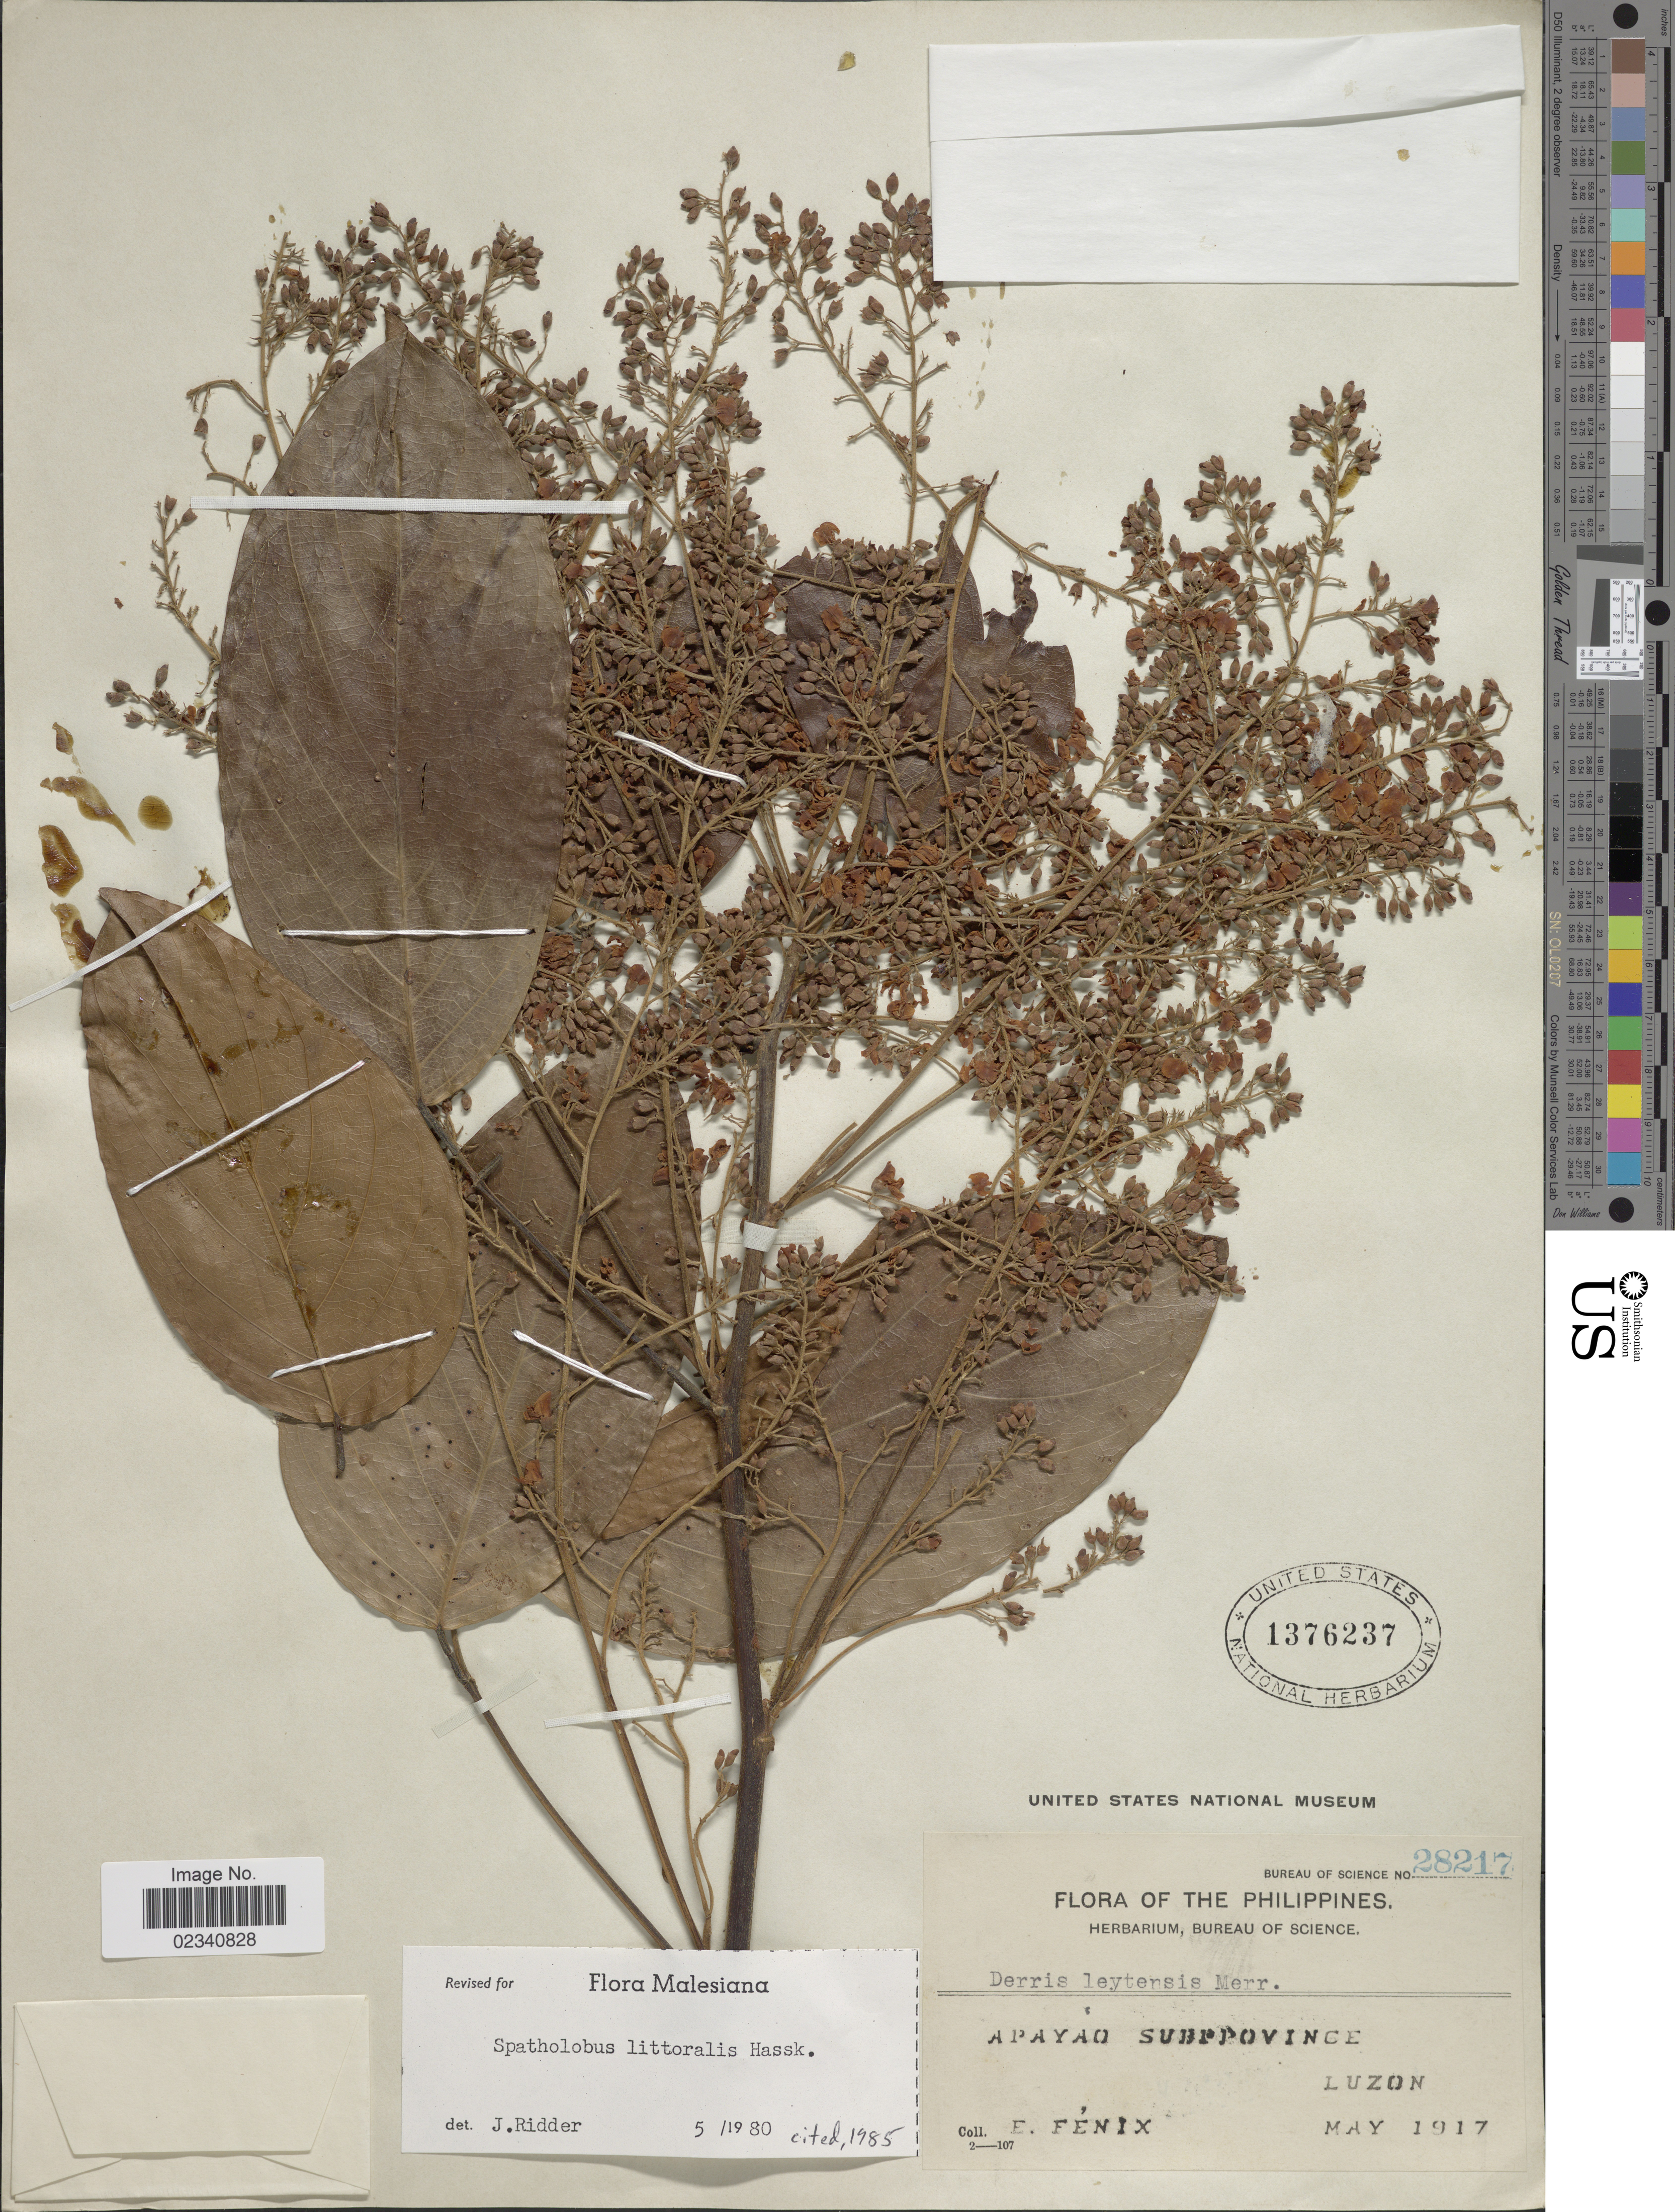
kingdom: Plantae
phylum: Tracheophyta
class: Magnoliopsida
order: Fabales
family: Fabaceae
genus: Spatholobus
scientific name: Spatholobus littoralis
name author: Hassk.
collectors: E. Fenix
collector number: Bureau of Science 28217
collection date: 1917-05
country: Philippines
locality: Apayao Subprovince. Luzon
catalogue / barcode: US 1376237